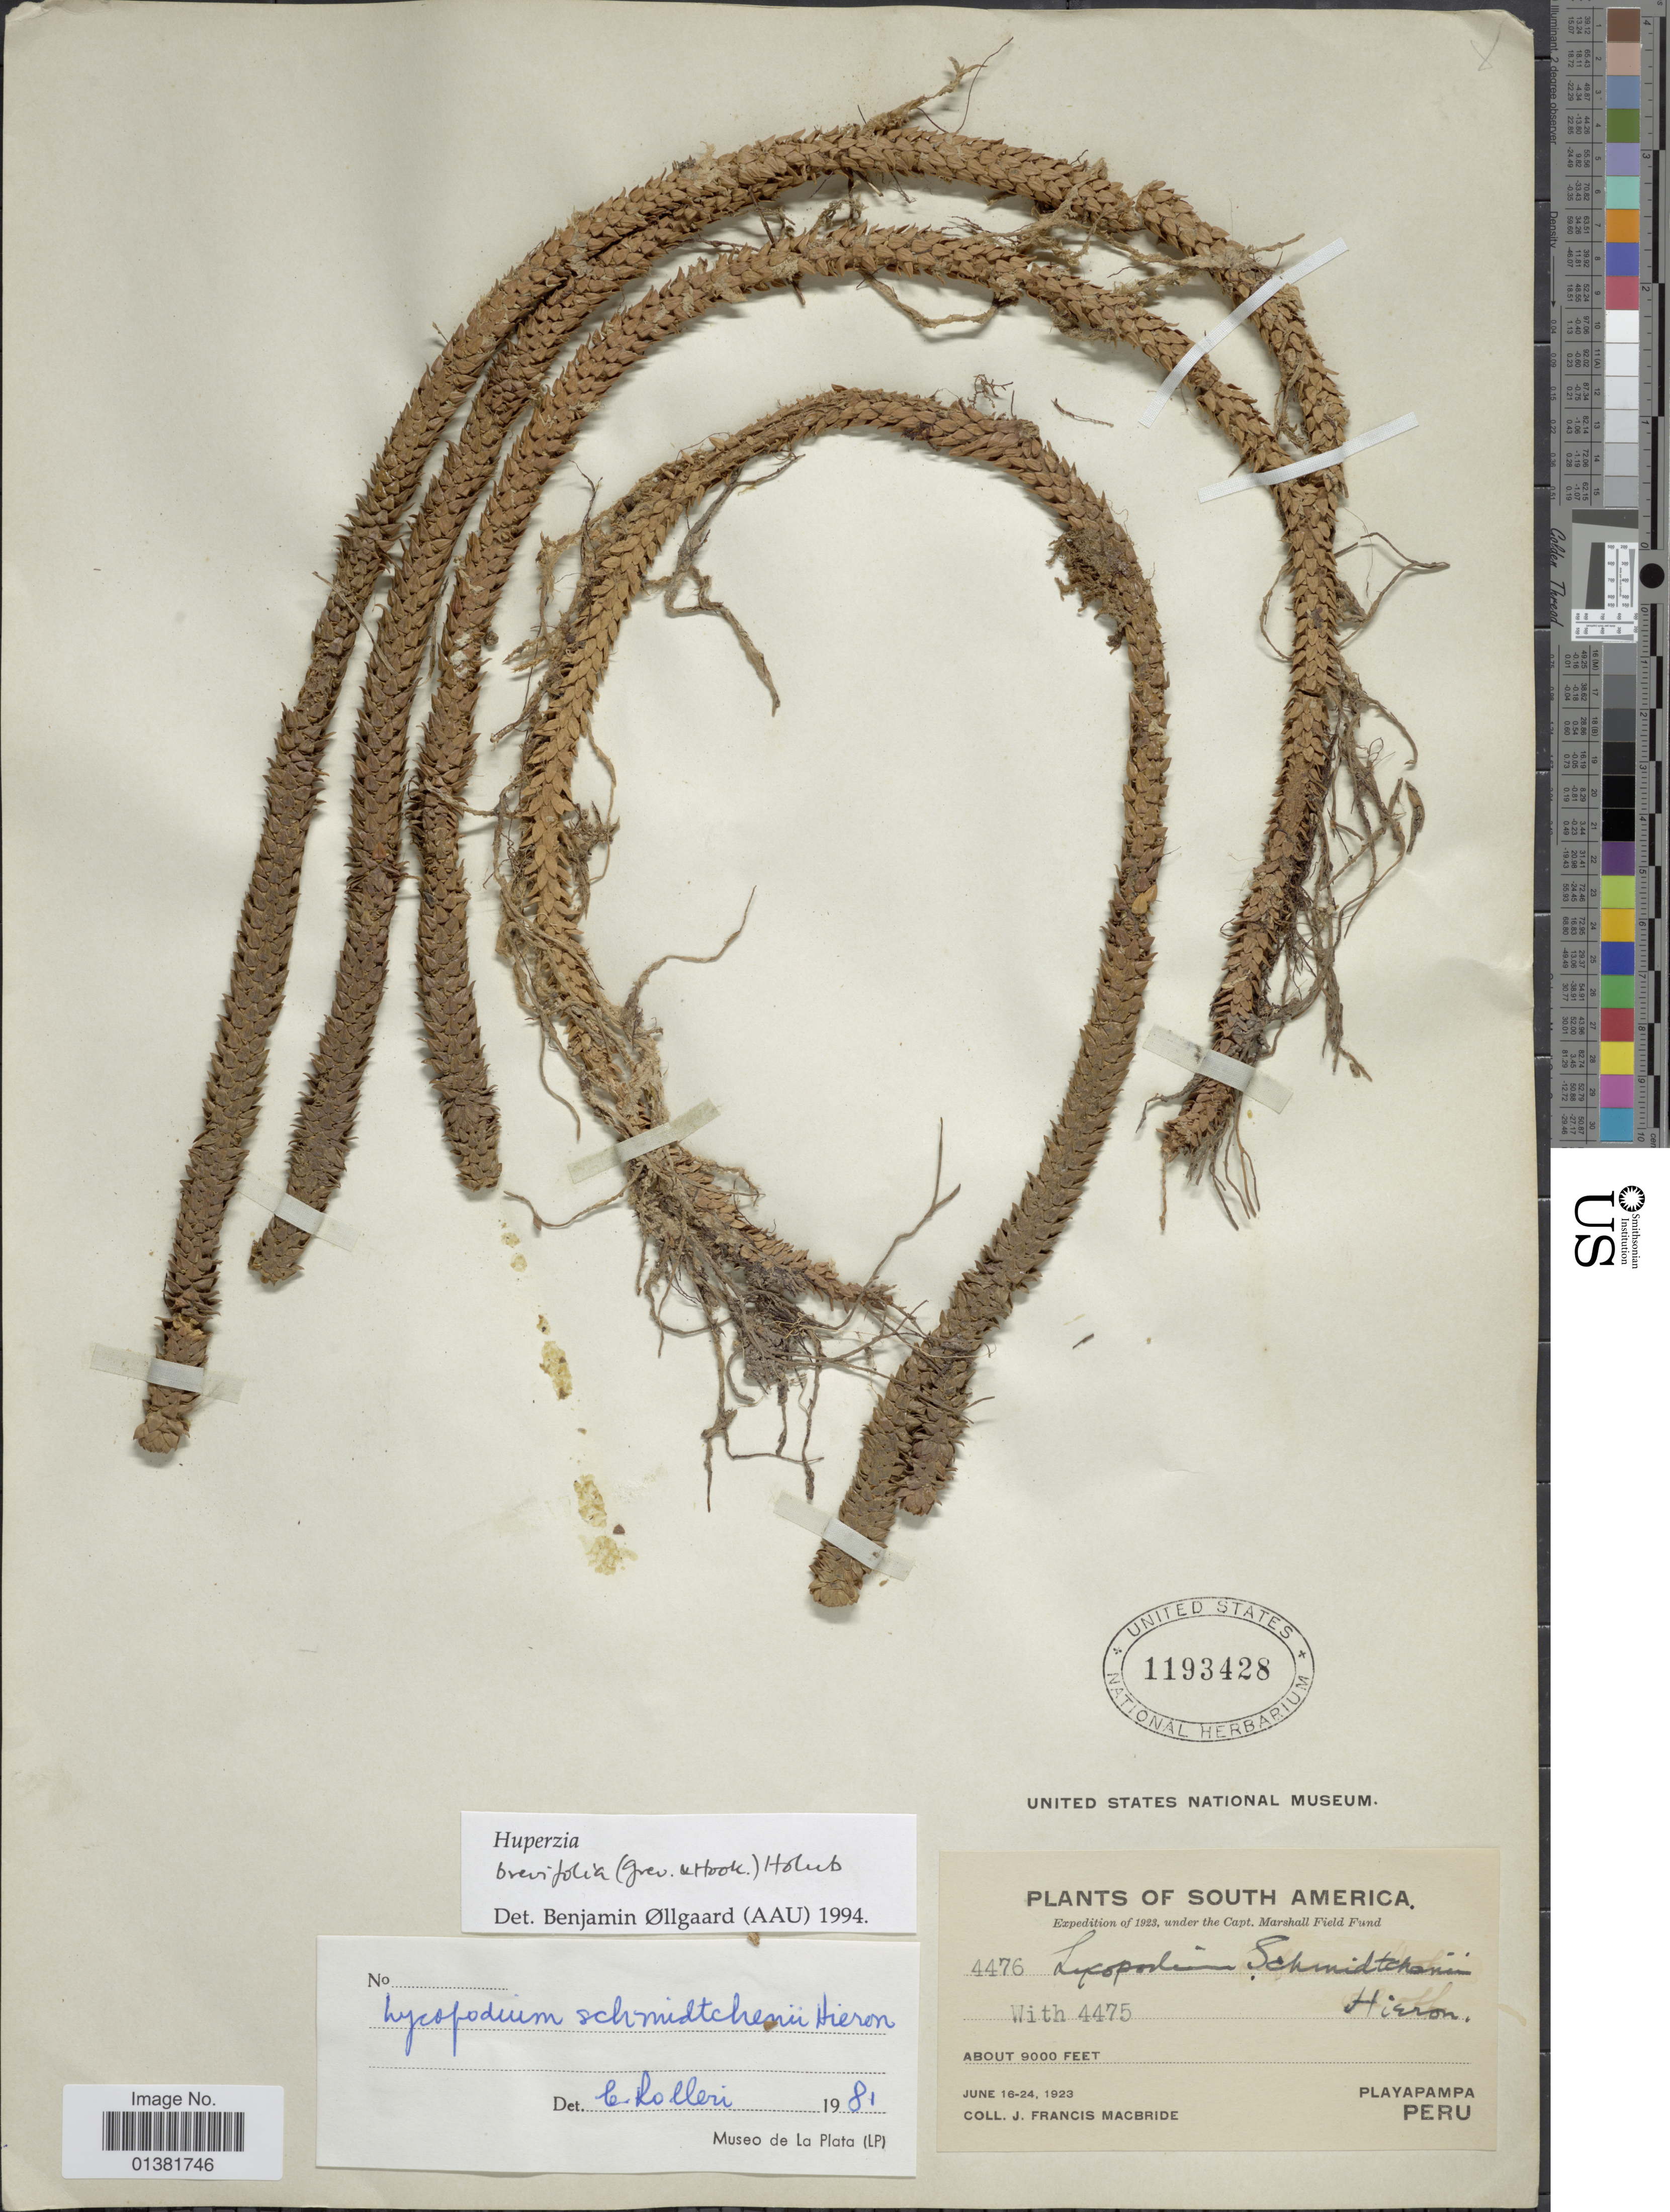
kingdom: Plantae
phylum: Tracheophyta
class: Lycopodiopsida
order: Lycopodiales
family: Lycopodiaceae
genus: Phlegmariurus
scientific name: Phlegmariurus brevifolius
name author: (Grev. & Hook.) B. Øllg.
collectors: J. F. Macbride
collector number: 4476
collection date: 1923-06-16/1923-06-24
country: Peru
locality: Playapampa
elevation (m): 2743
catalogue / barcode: US 1193428